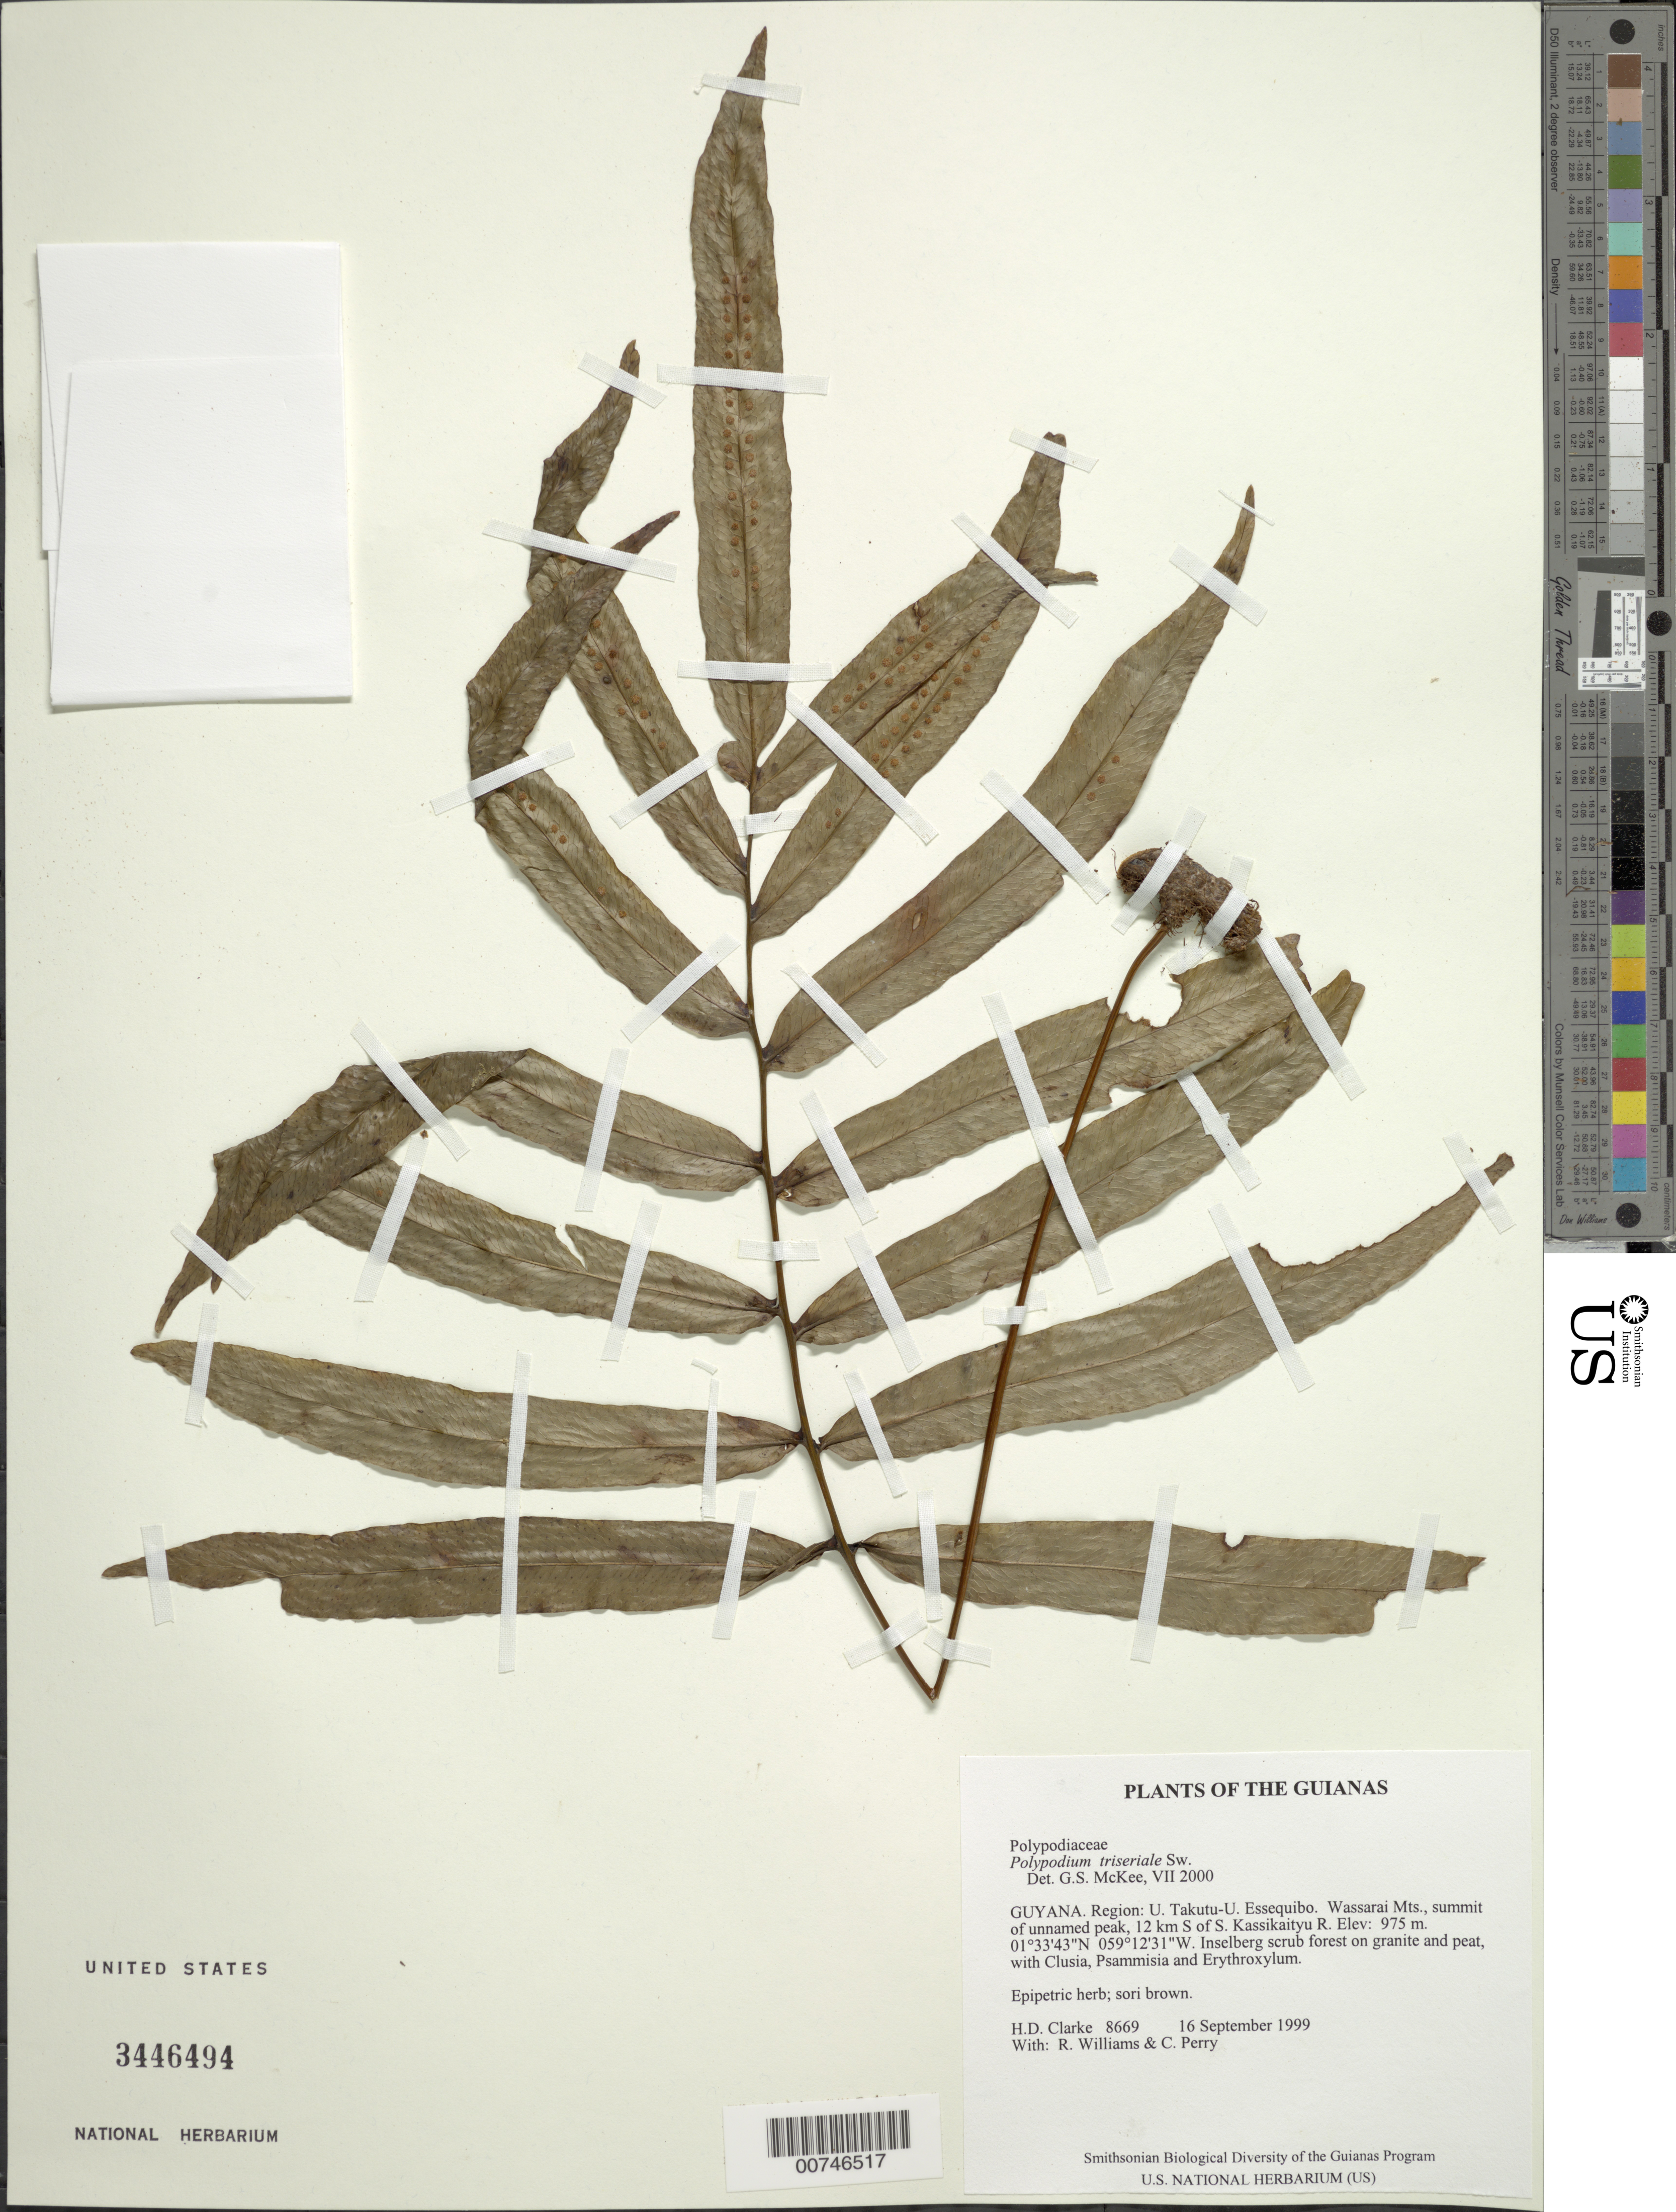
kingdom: Plantae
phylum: Tracheophyta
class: Polypodiopsida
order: Polypodiales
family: Polypodiaceae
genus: Serpocaulon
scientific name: Serpocaulon triseriale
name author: (Sw.) A.R. Sm.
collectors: H. D. Clarke, R. Williams & C. Perry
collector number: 8669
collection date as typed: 16 September 1999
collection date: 1999-09-16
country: Guyana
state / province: U. Takutu-U. Essequibo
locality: Wassarai Mts., summit of unnamed peak, 12 km S of S. Kassikaityu R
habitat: Inselberg scrub forest on granite and peat, with Clusia, Psammisia and Erythroxylum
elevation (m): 975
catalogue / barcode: US 3446494